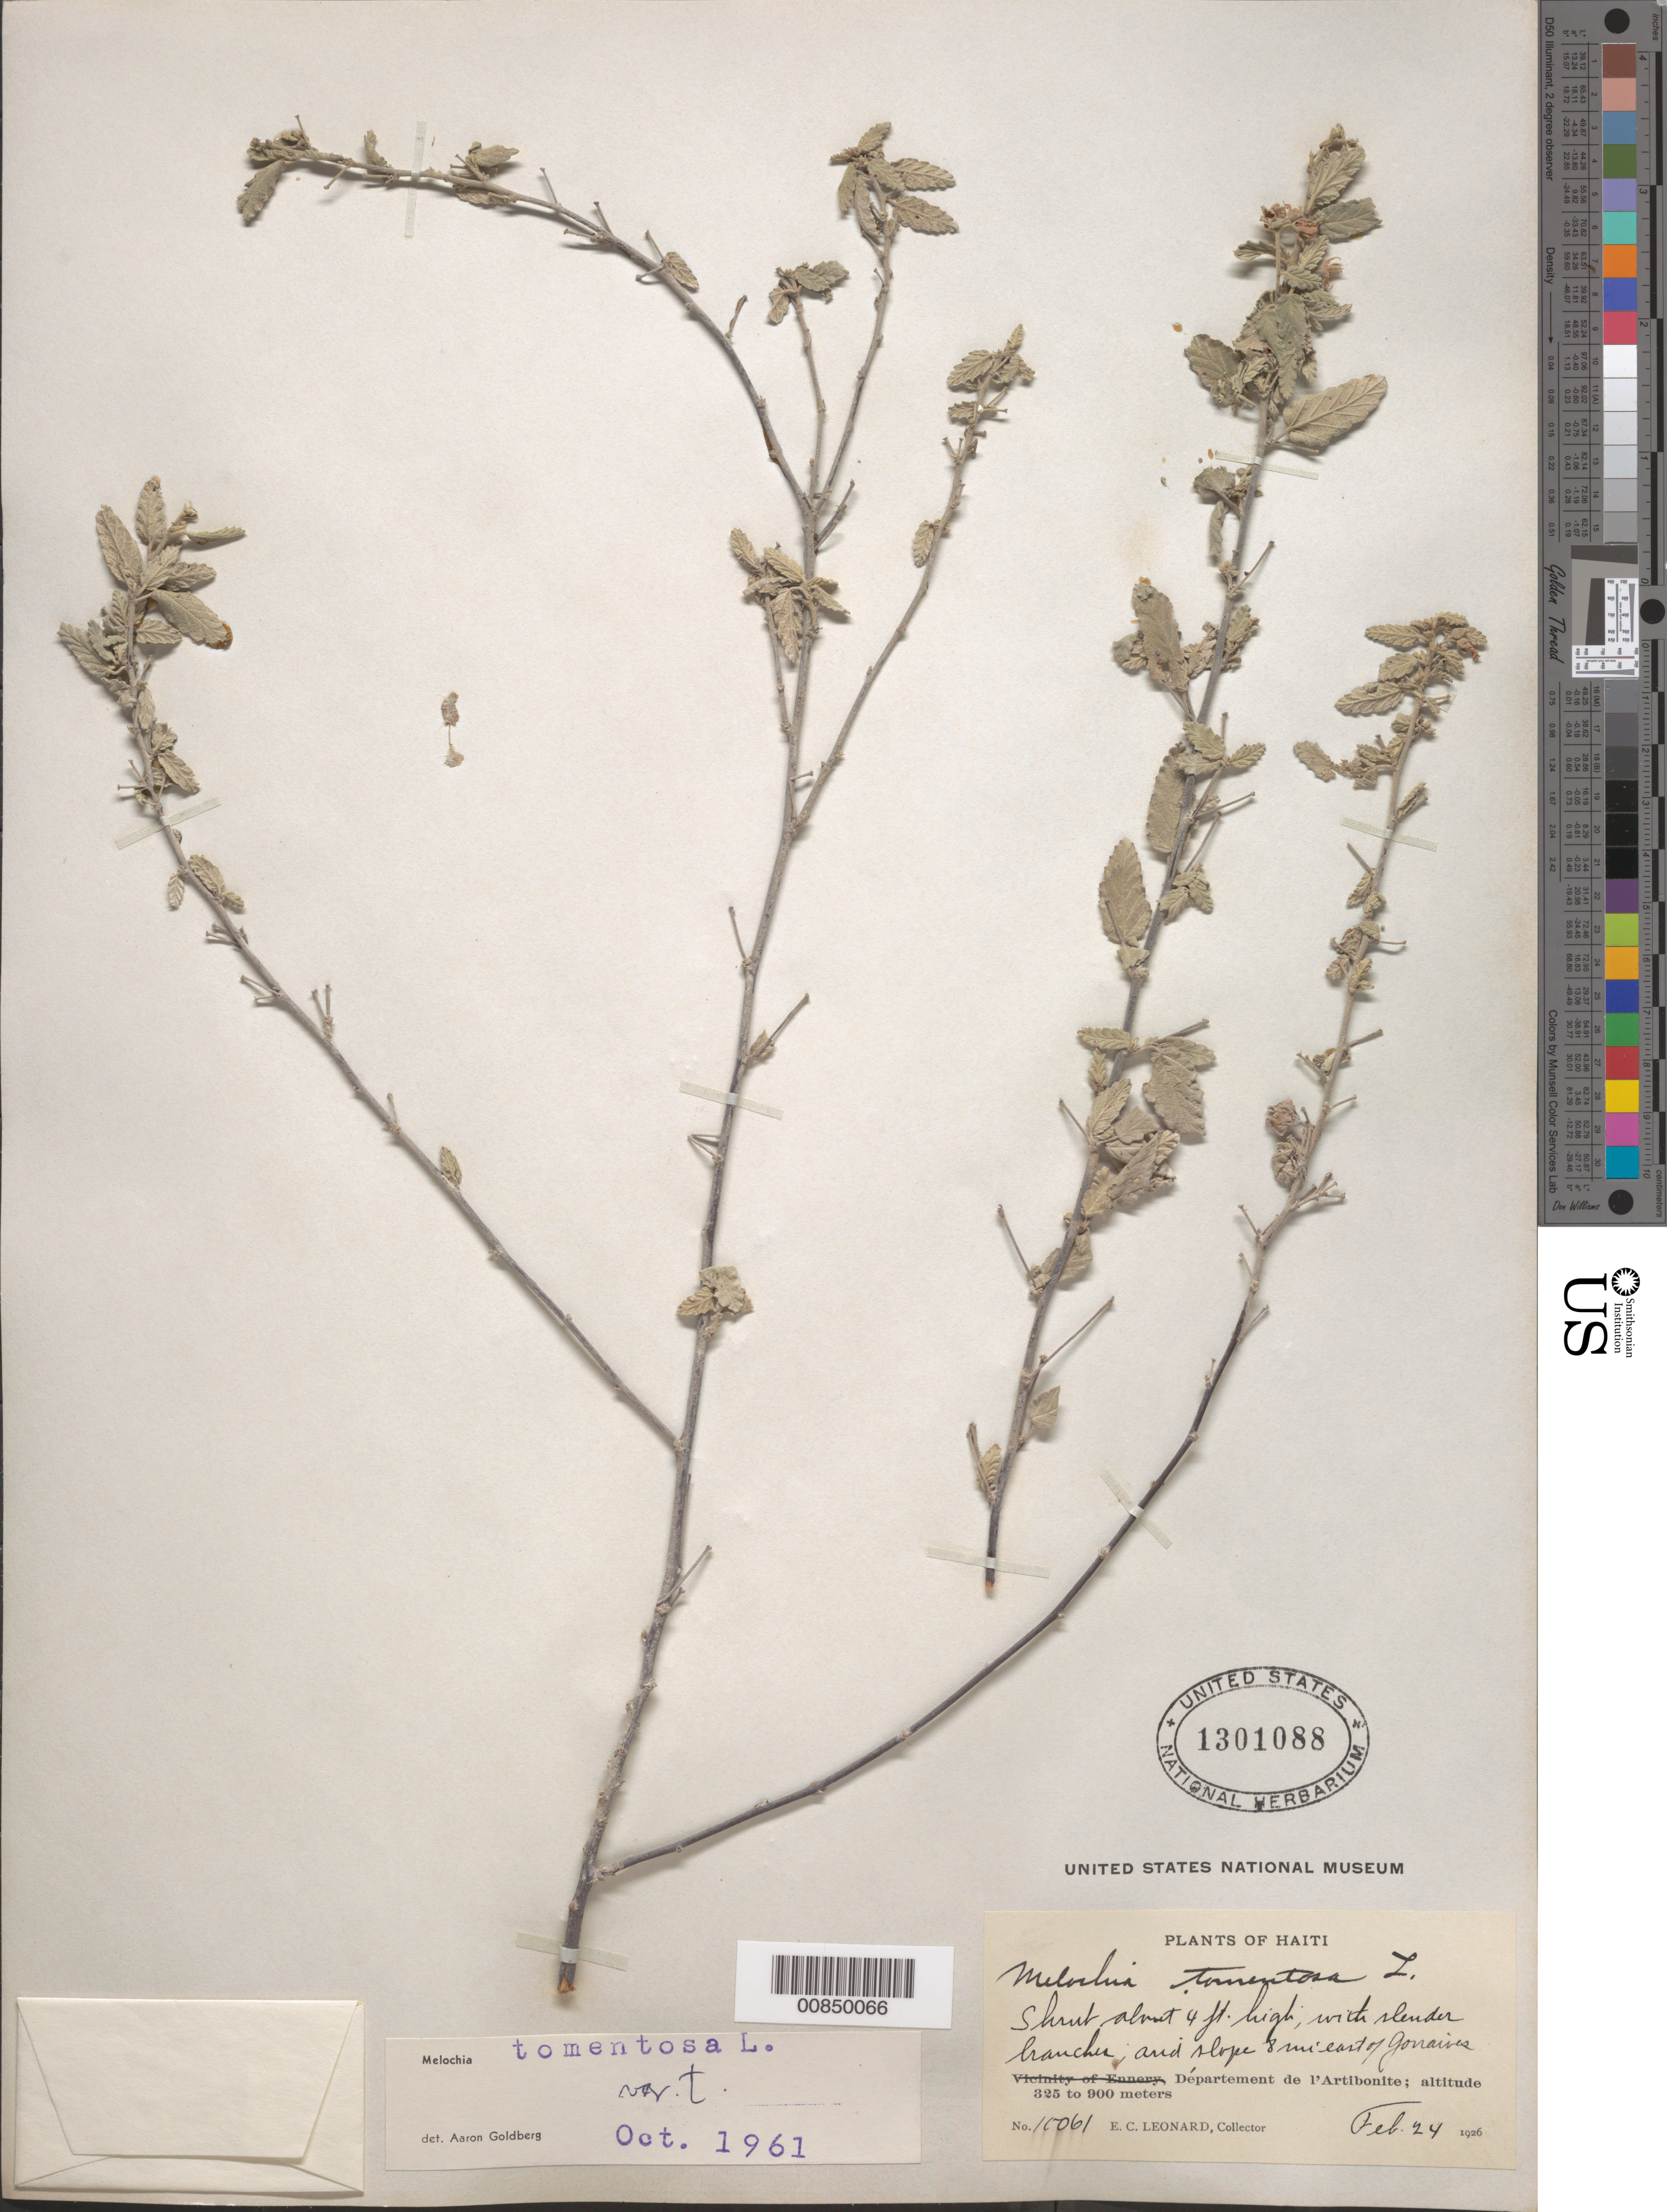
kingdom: Plantae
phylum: Tracheophyta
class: Magnoliopsida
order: Malvales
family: Malvaceae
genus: Melochia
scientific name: Melochia tomentosa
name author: L.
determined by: Goldberg, Aaron, (US), NMNH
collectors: E. C. Leonard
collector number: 10061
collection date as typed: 24 Feb 1926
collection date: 1926-02-24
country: Haiti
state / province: Artibonite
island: Hispaniola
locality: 8 miles E of Gonaives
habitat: Arid slopes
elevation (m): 325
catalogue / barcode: US 1301088